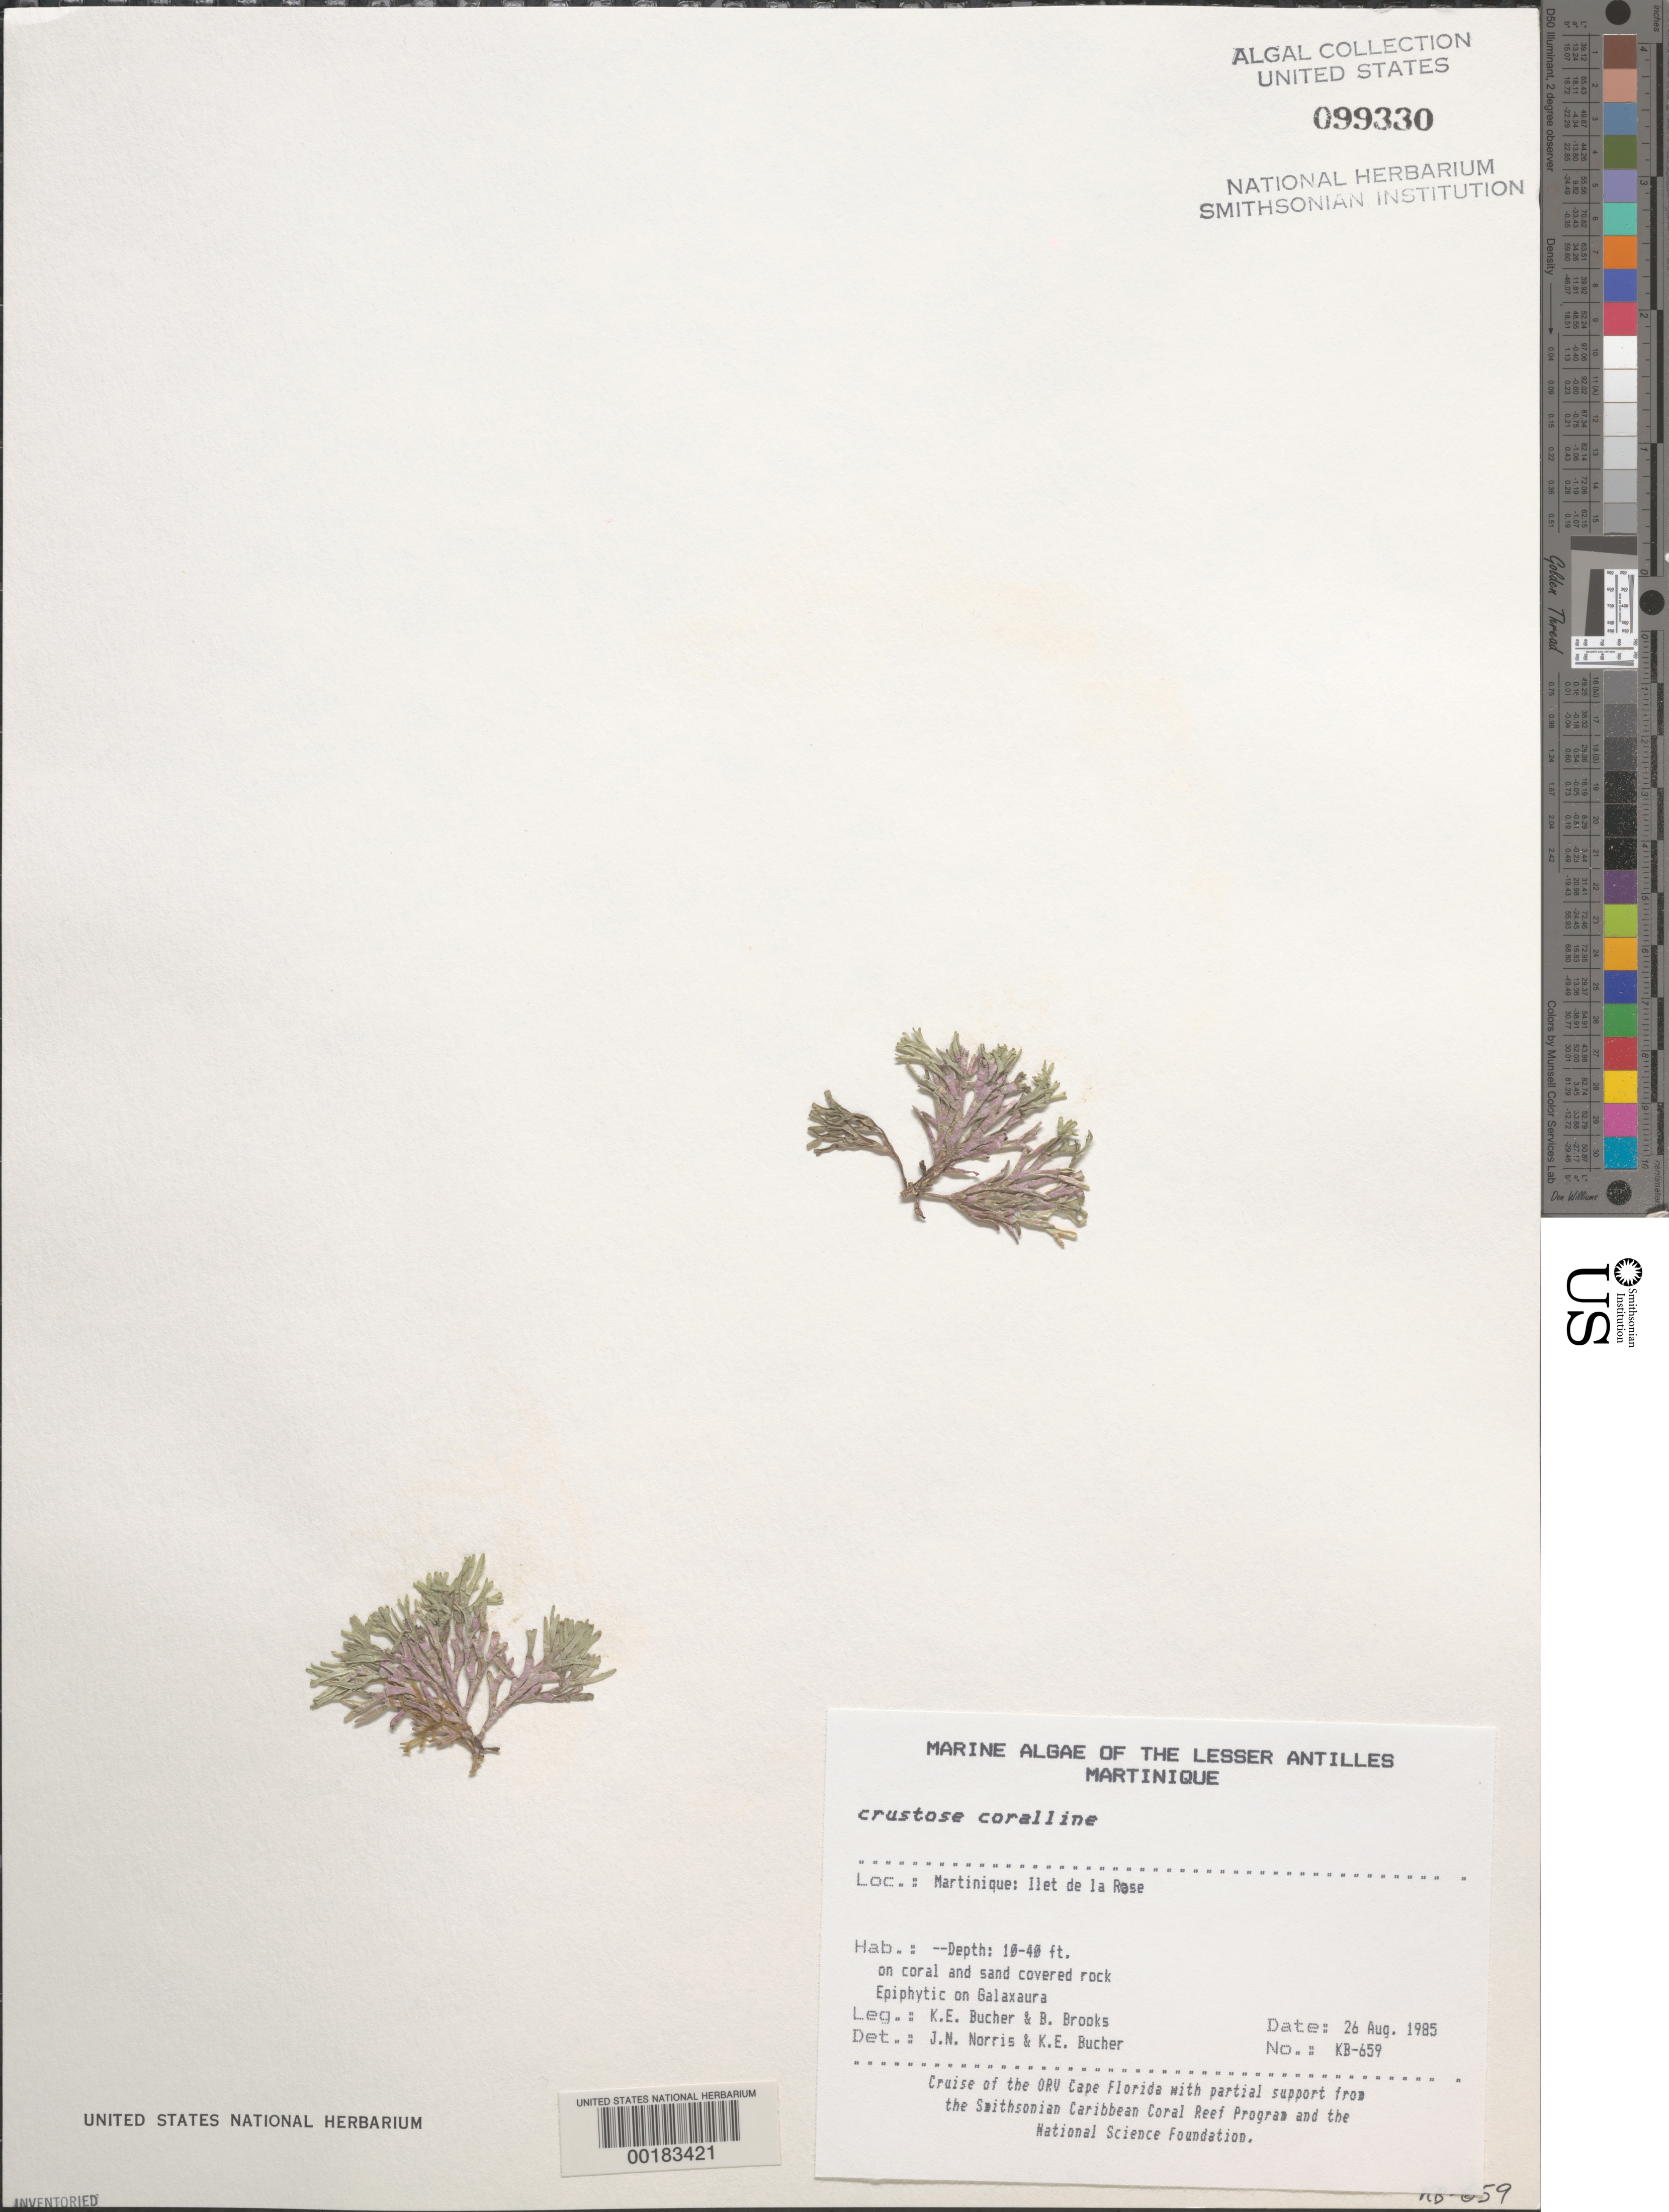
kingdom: Plantae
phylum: Rhodophyta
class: Florideophyceae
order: Corallinales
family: Corallinaceae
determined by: Norris, J. N.; Bucher, K. E.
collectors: K. E. Bucher & B. Brooks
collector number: Kb-659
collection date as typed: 26 Aug 1985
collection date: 1985-08-26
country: Martinique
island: Ilet de la Rose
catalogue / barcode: US 99330